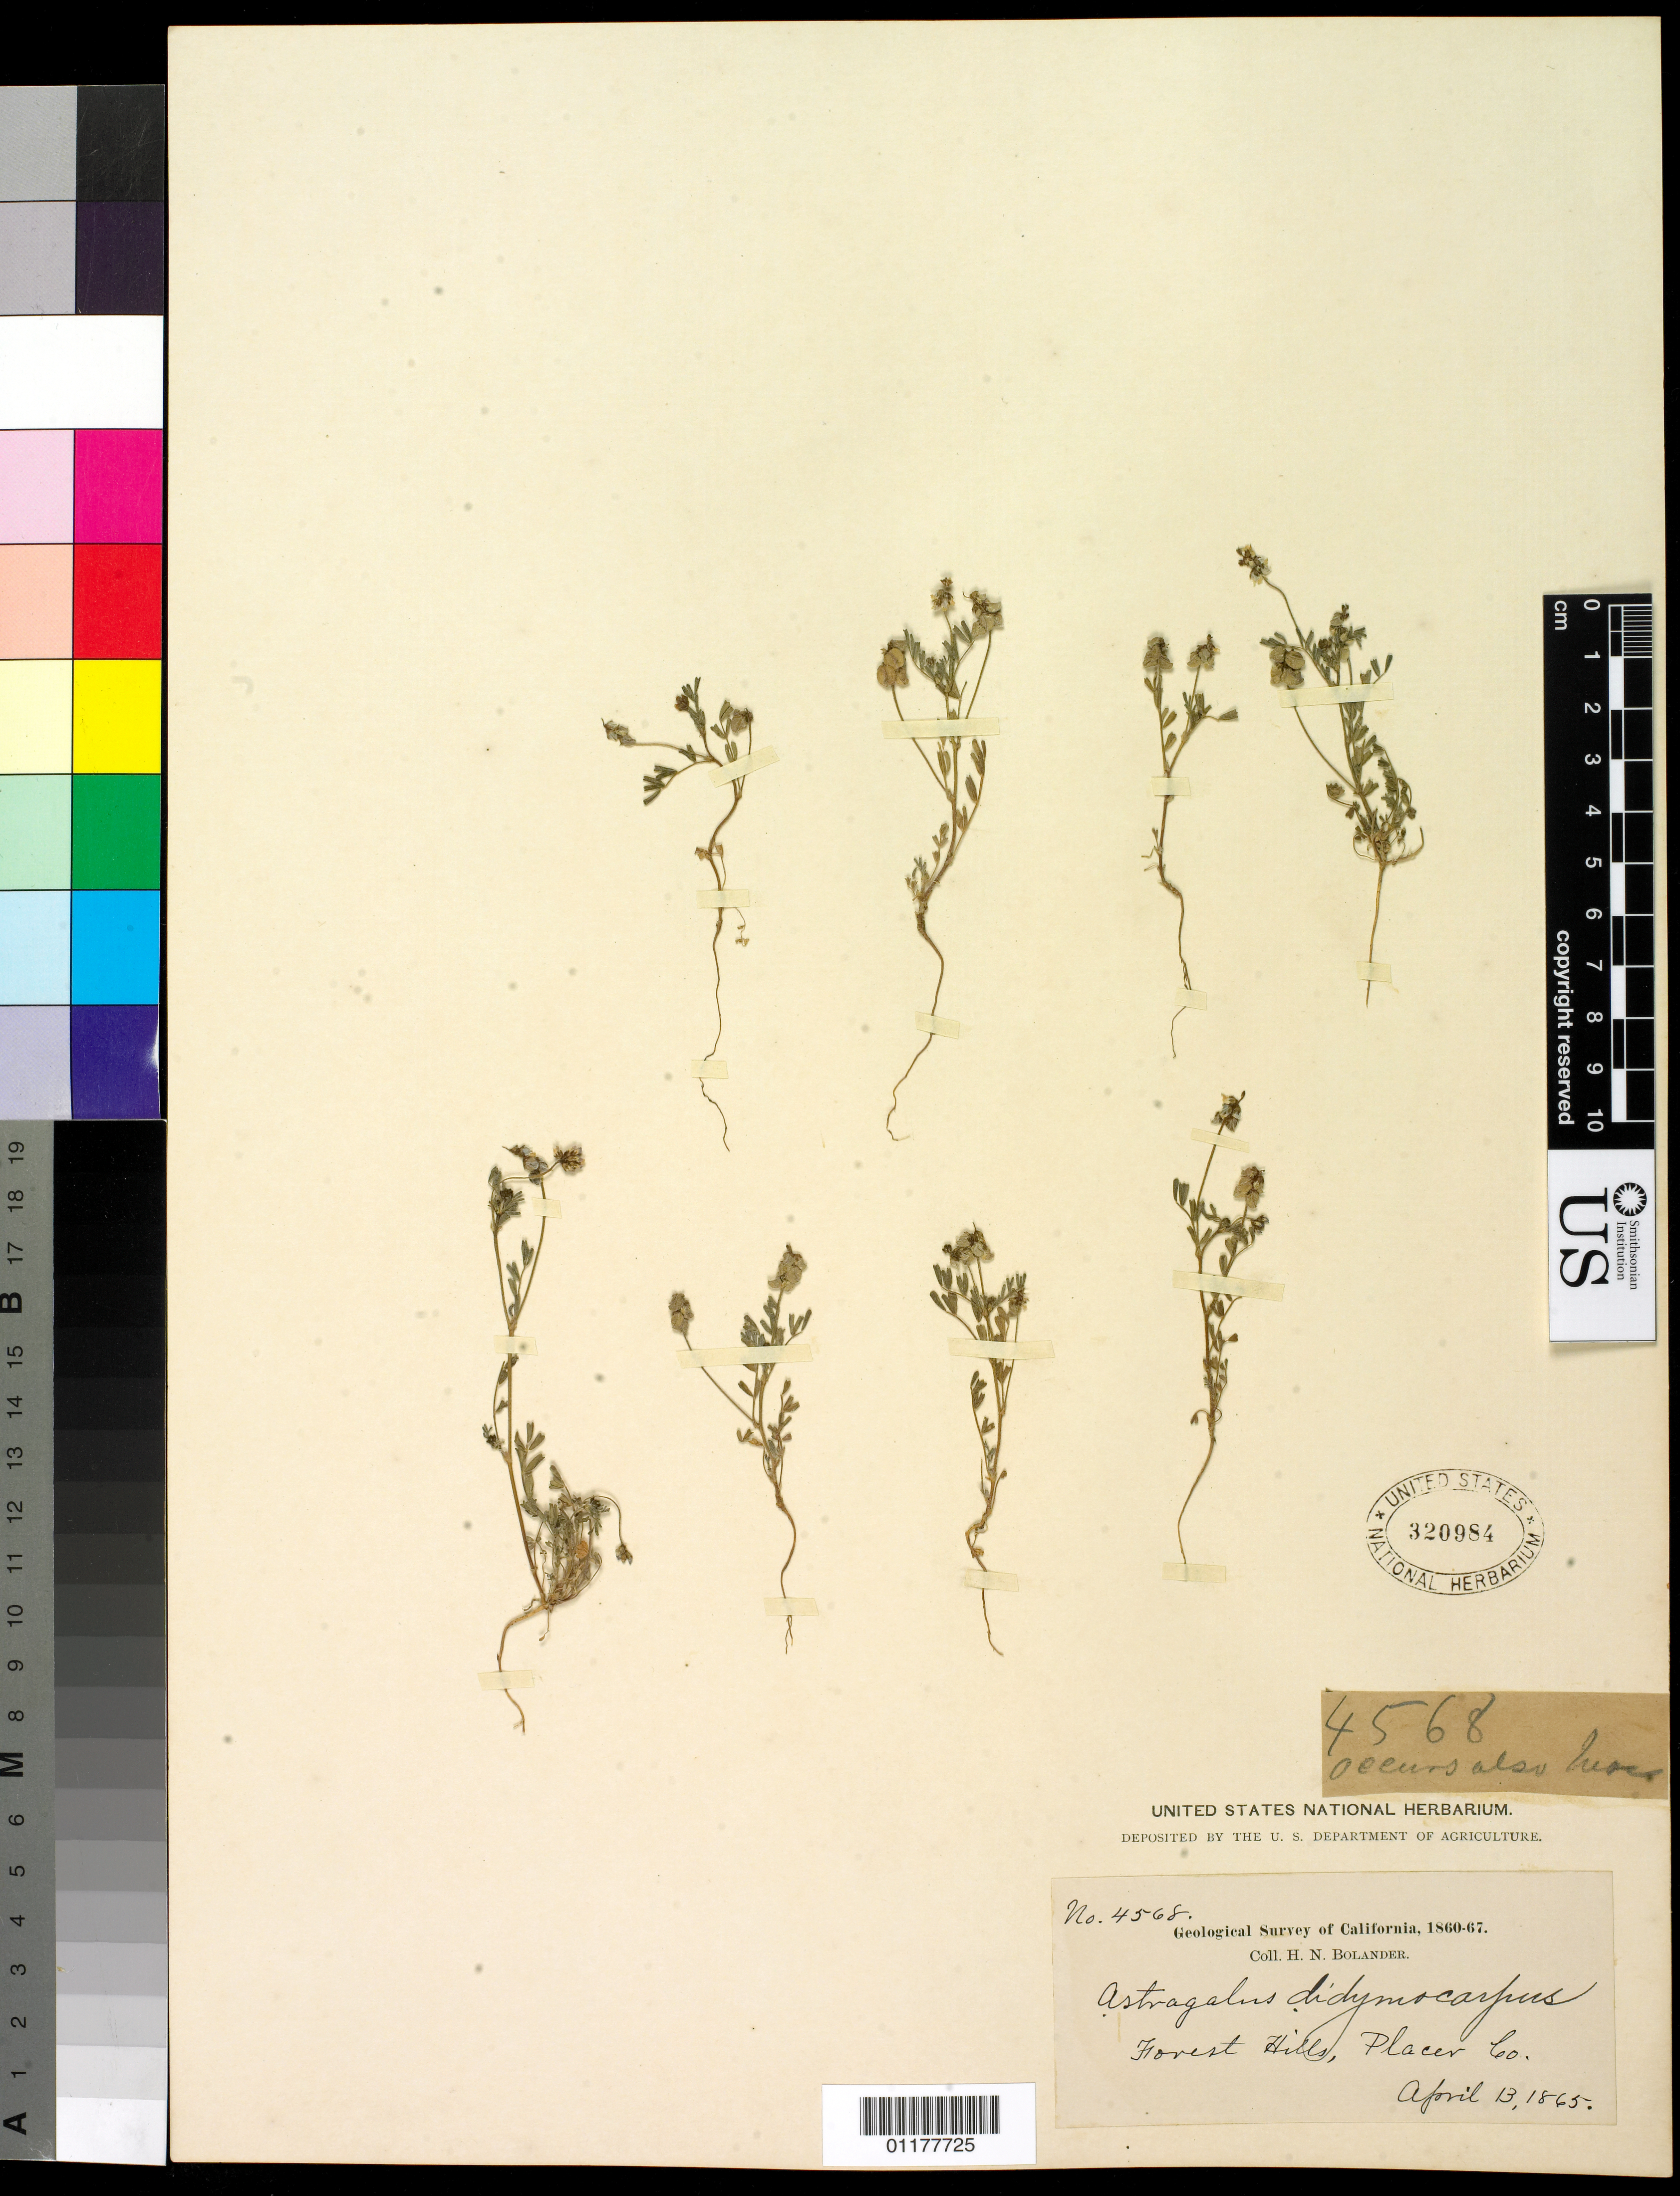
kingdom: Plantae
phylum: Tracheophyta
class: Magnoliopsida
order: Fabales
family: Fabaceae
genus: Astragalus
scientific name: Astragalus didymocarpus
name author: Hook. & Arn.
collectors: H. Bolander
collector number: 4568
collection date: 1865-04-13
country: United States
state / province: California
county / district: Placer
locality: Forest Hills.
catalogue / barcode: US 320984